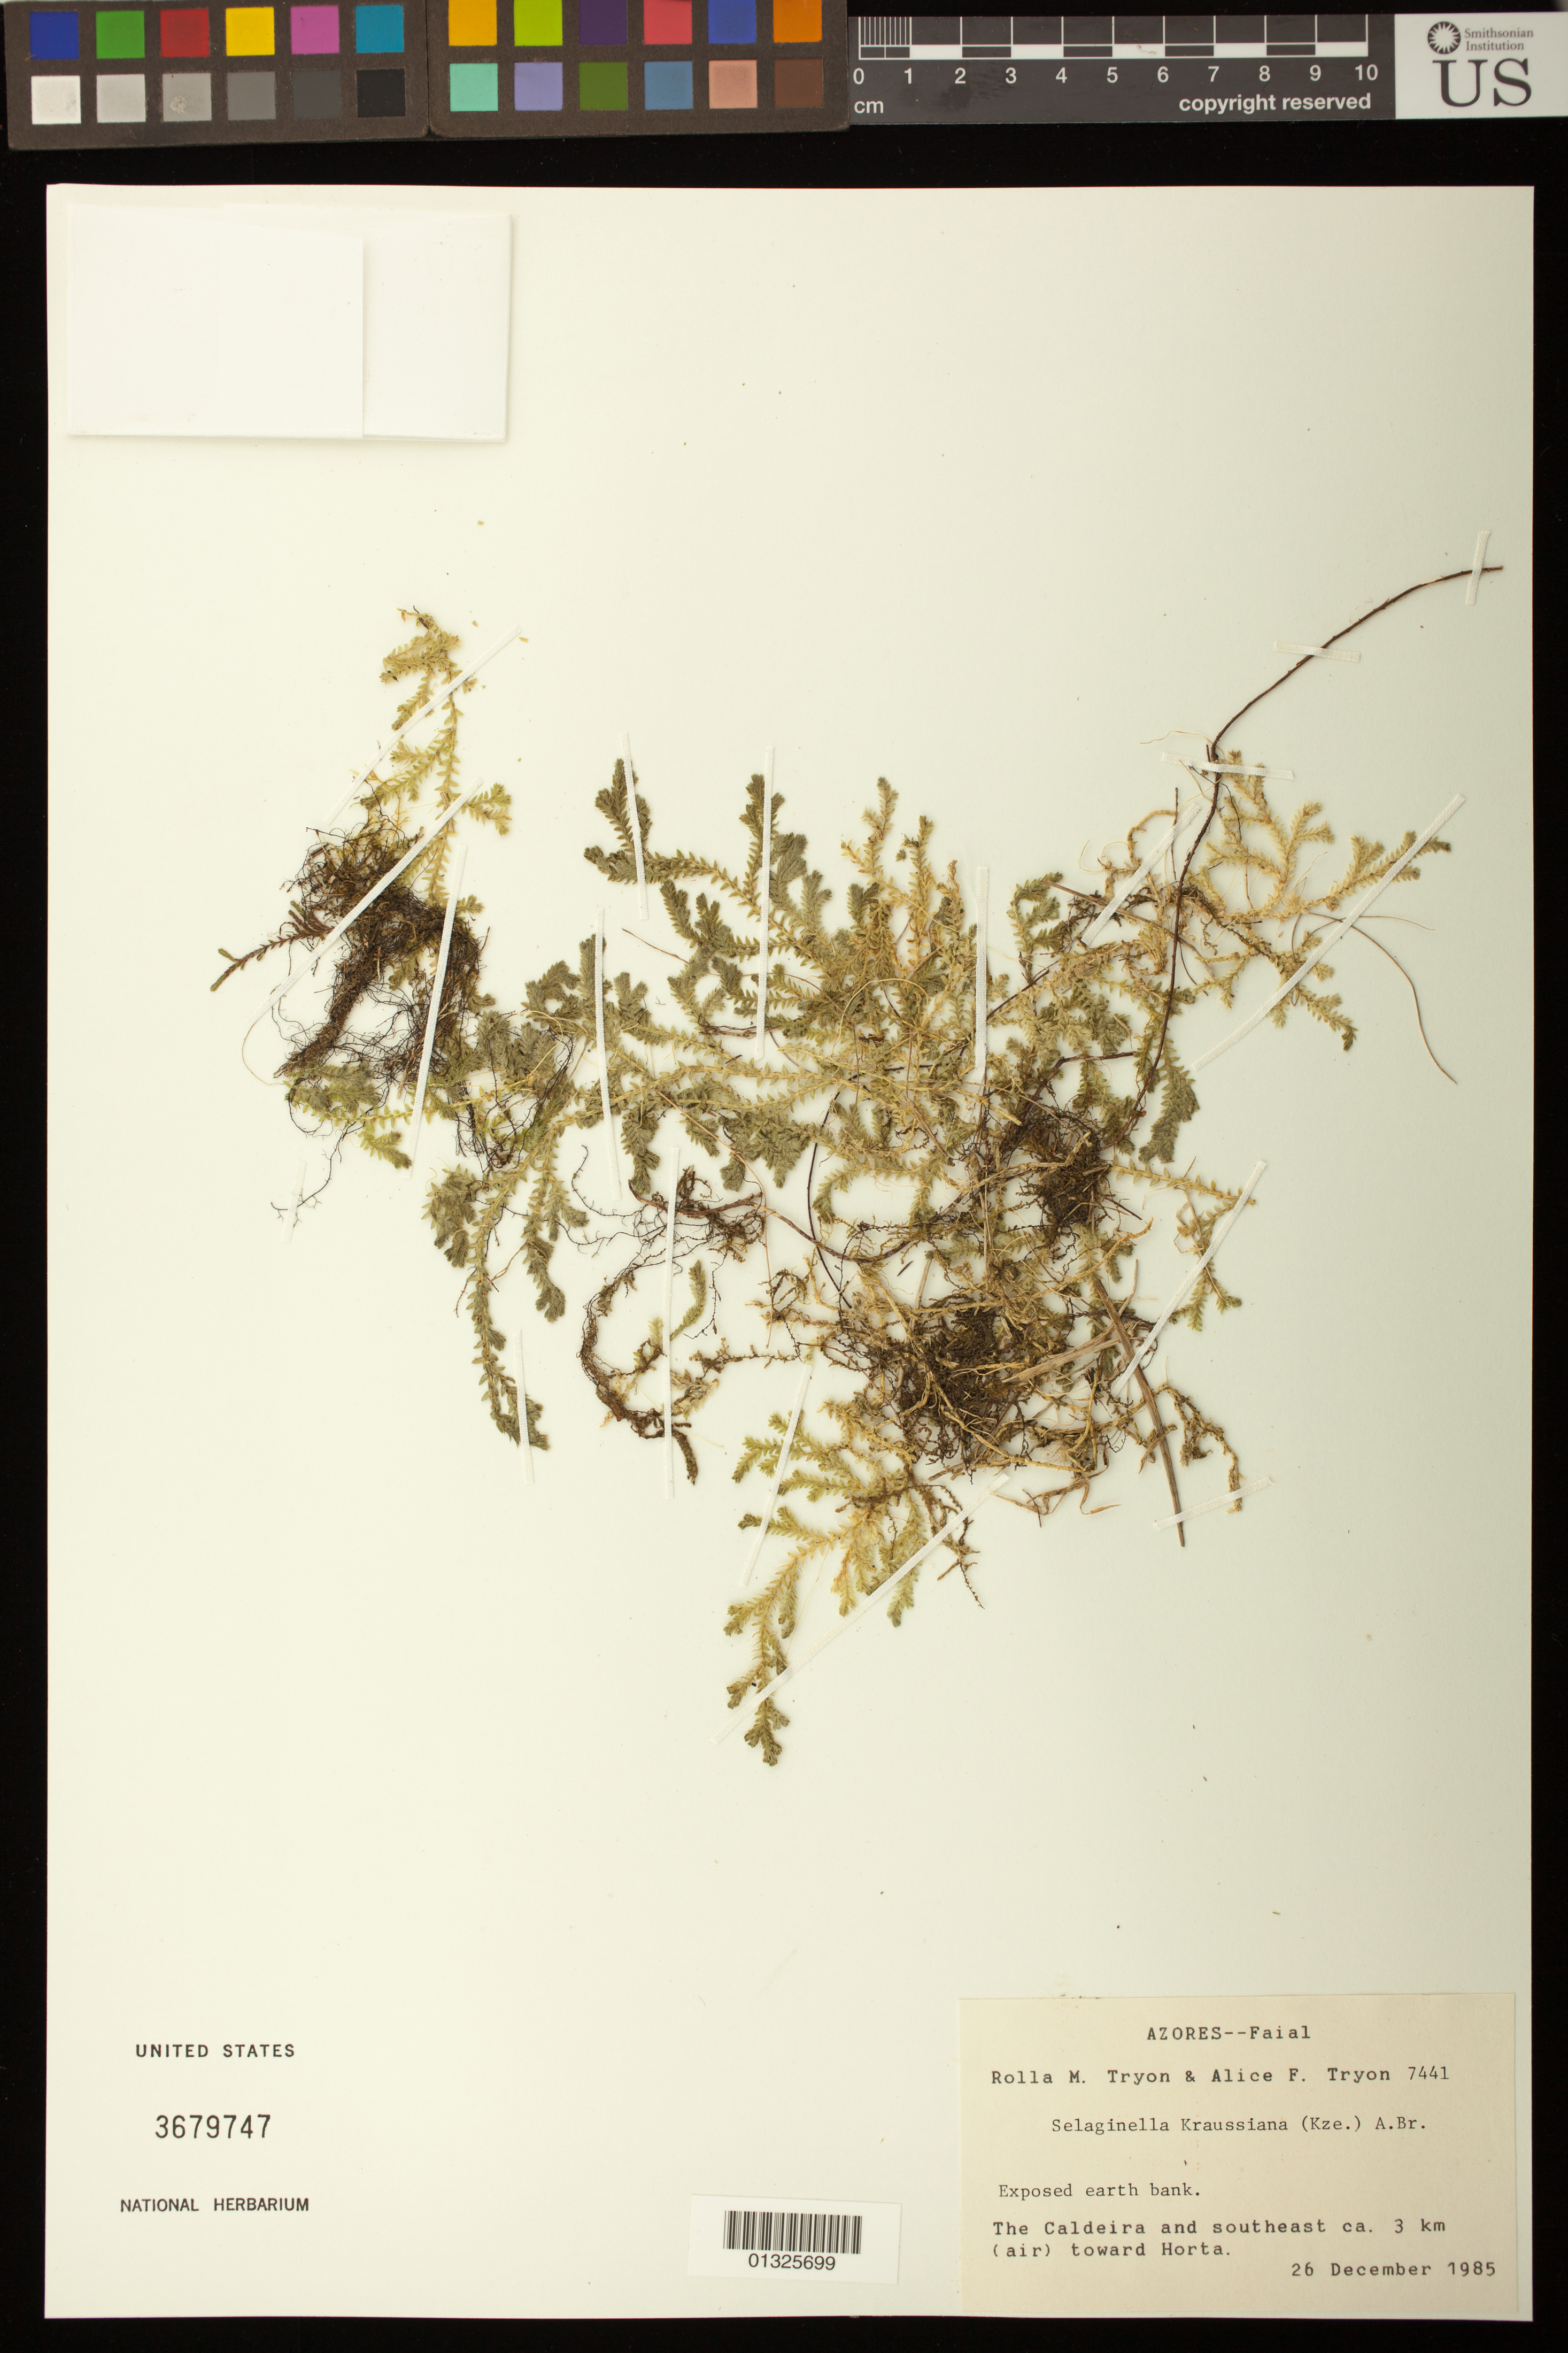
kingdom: Plantae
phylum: Tracheophyta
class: Lycopodiopsida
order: Selaginellales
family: Selaginellaceae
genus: Selaginella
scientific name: Selaginella kraussiana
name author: (Kunze) A. Braun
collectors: R. M. Tryon & A. F. Tryon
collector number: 7441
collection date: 1985-12-26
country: Portugal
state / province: Azores (Aut. Reg.)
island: Faial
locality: Faial Island, The Caldeira and southeast ca. 3 km (air) towards Horta.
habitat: Exposed earth bank.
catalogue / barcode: US 3679747